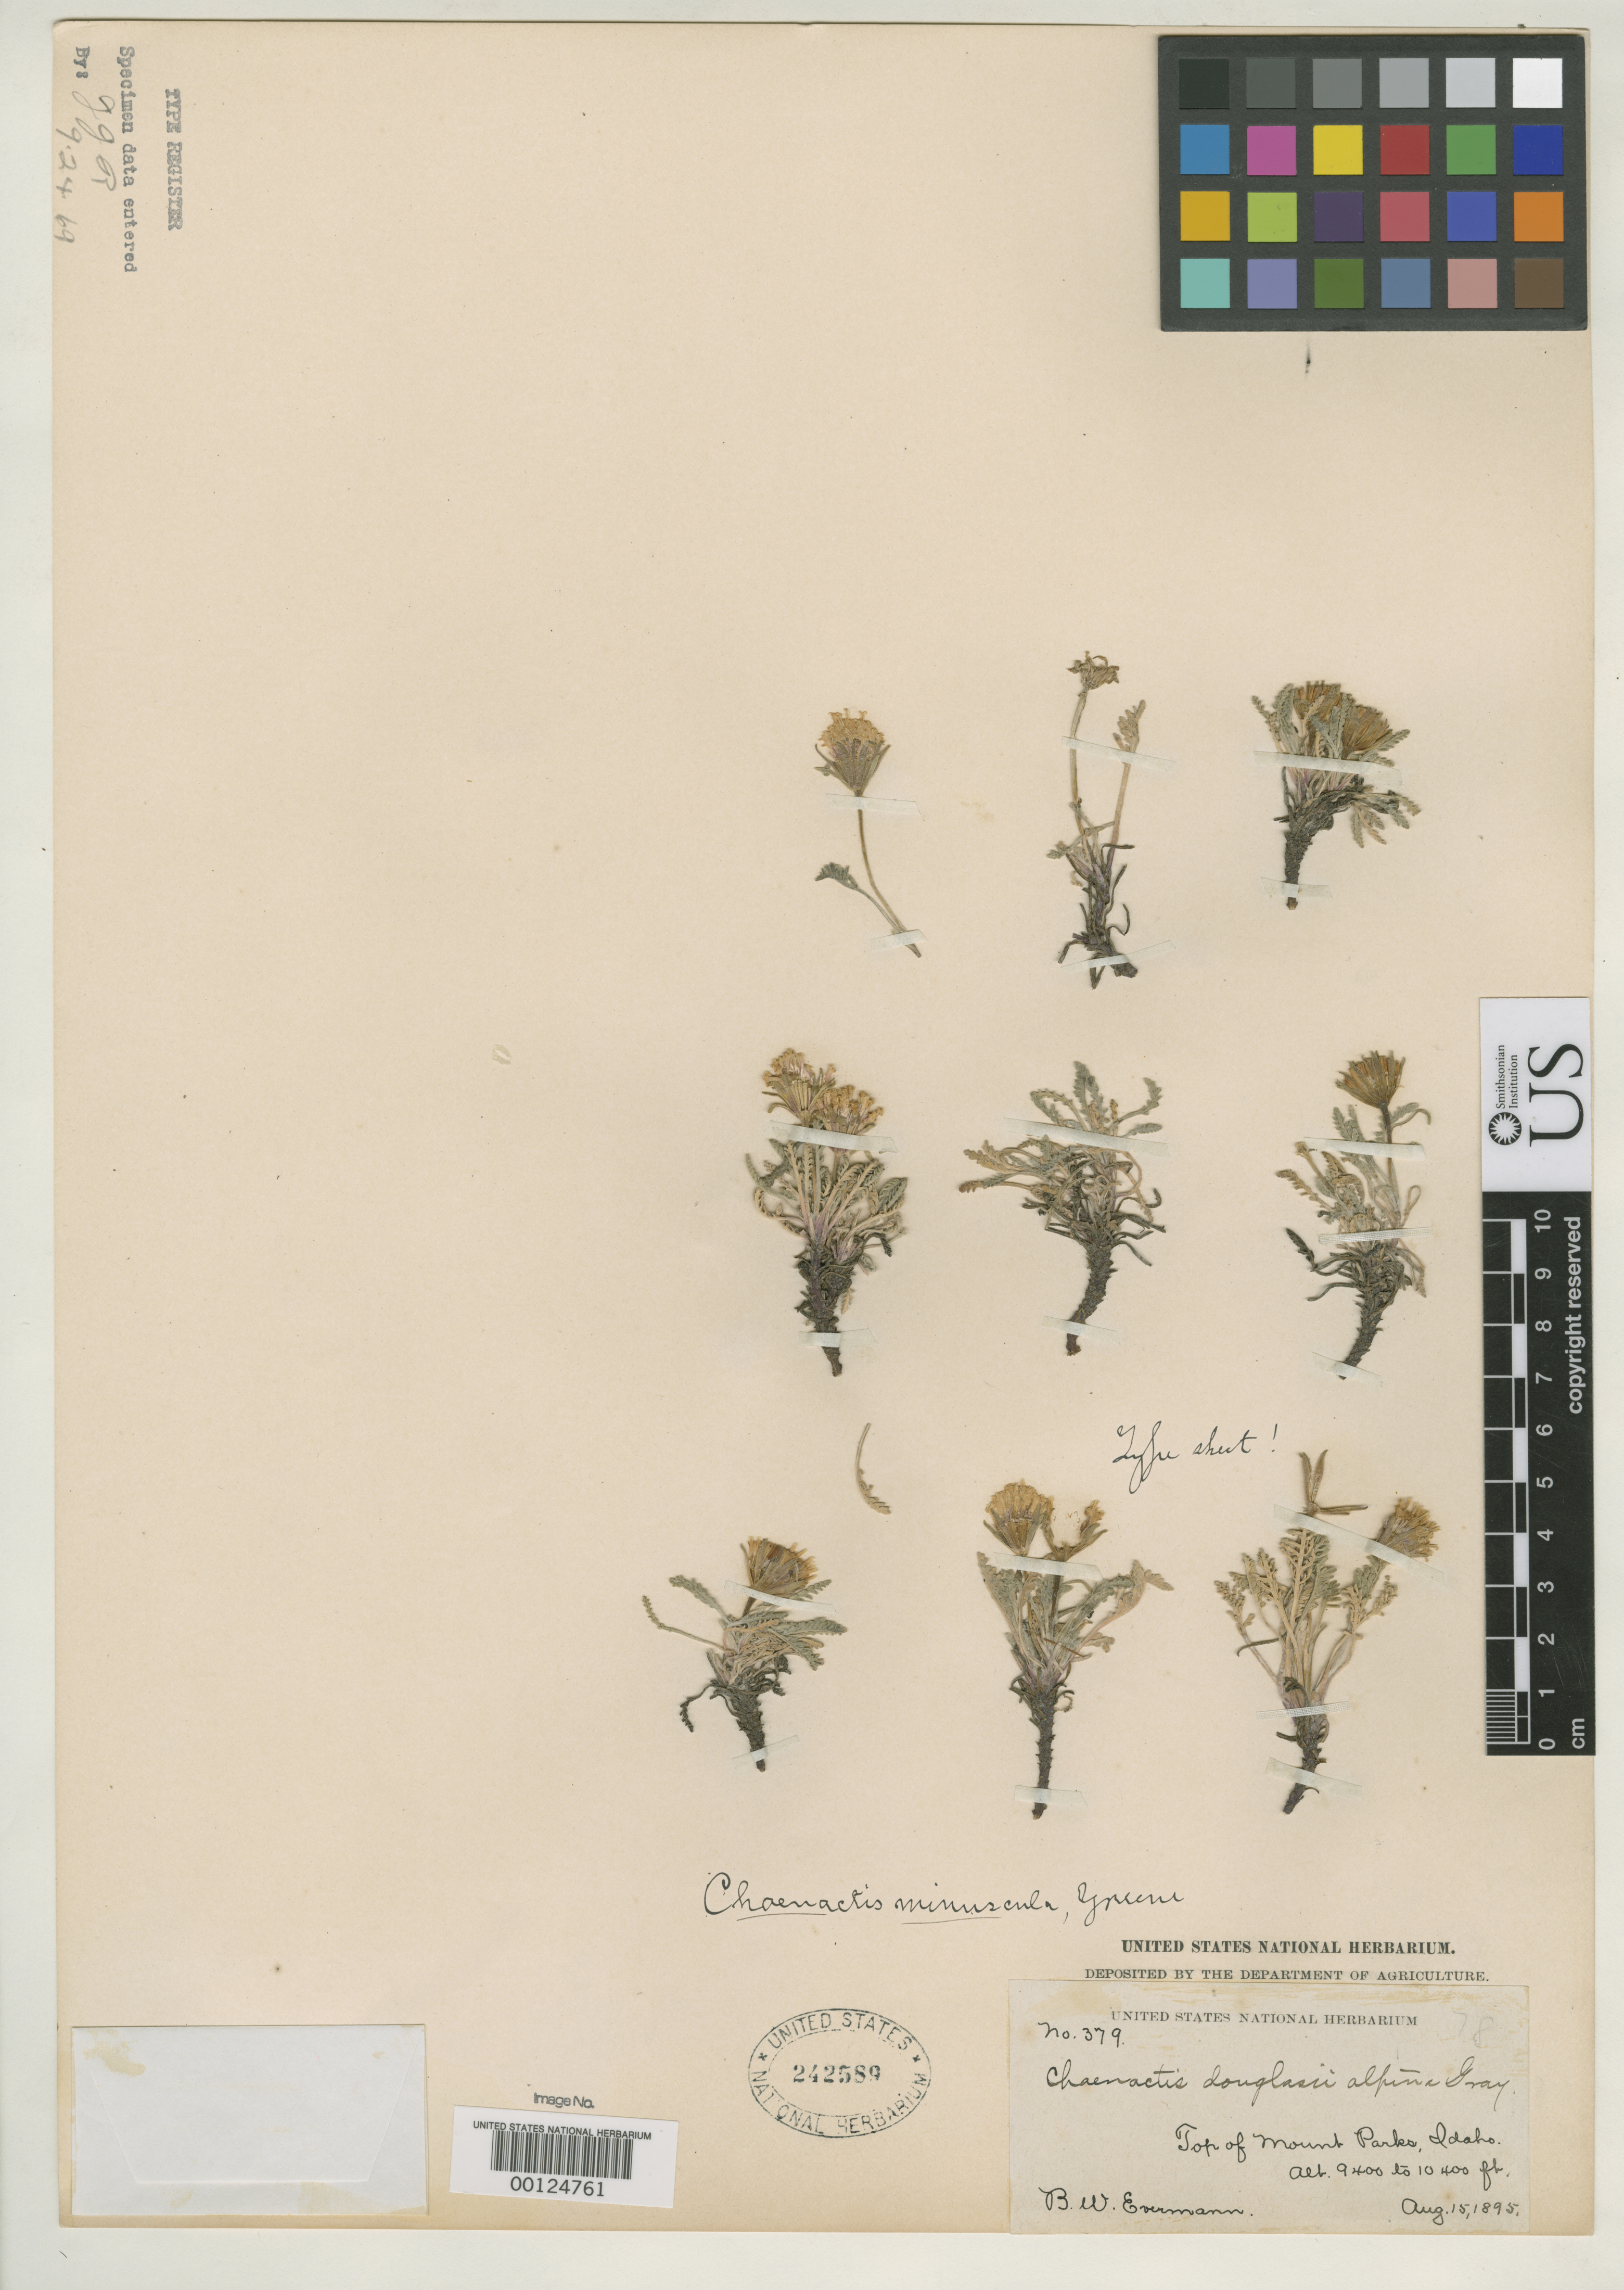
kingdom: Plantae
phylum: Tracheophyta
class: Magnoliopsida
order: Asterales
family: Asteraceae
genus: Chaenactis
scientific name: Chaenactis minuscula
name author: Greene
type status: Isotype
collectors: B. W. Evermann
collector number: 379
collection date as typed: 15 Aug 1895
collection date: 1895-08-15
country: United States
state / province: Idaho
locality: Top of Mount Parks.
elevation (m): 2865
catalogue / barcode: US 242589